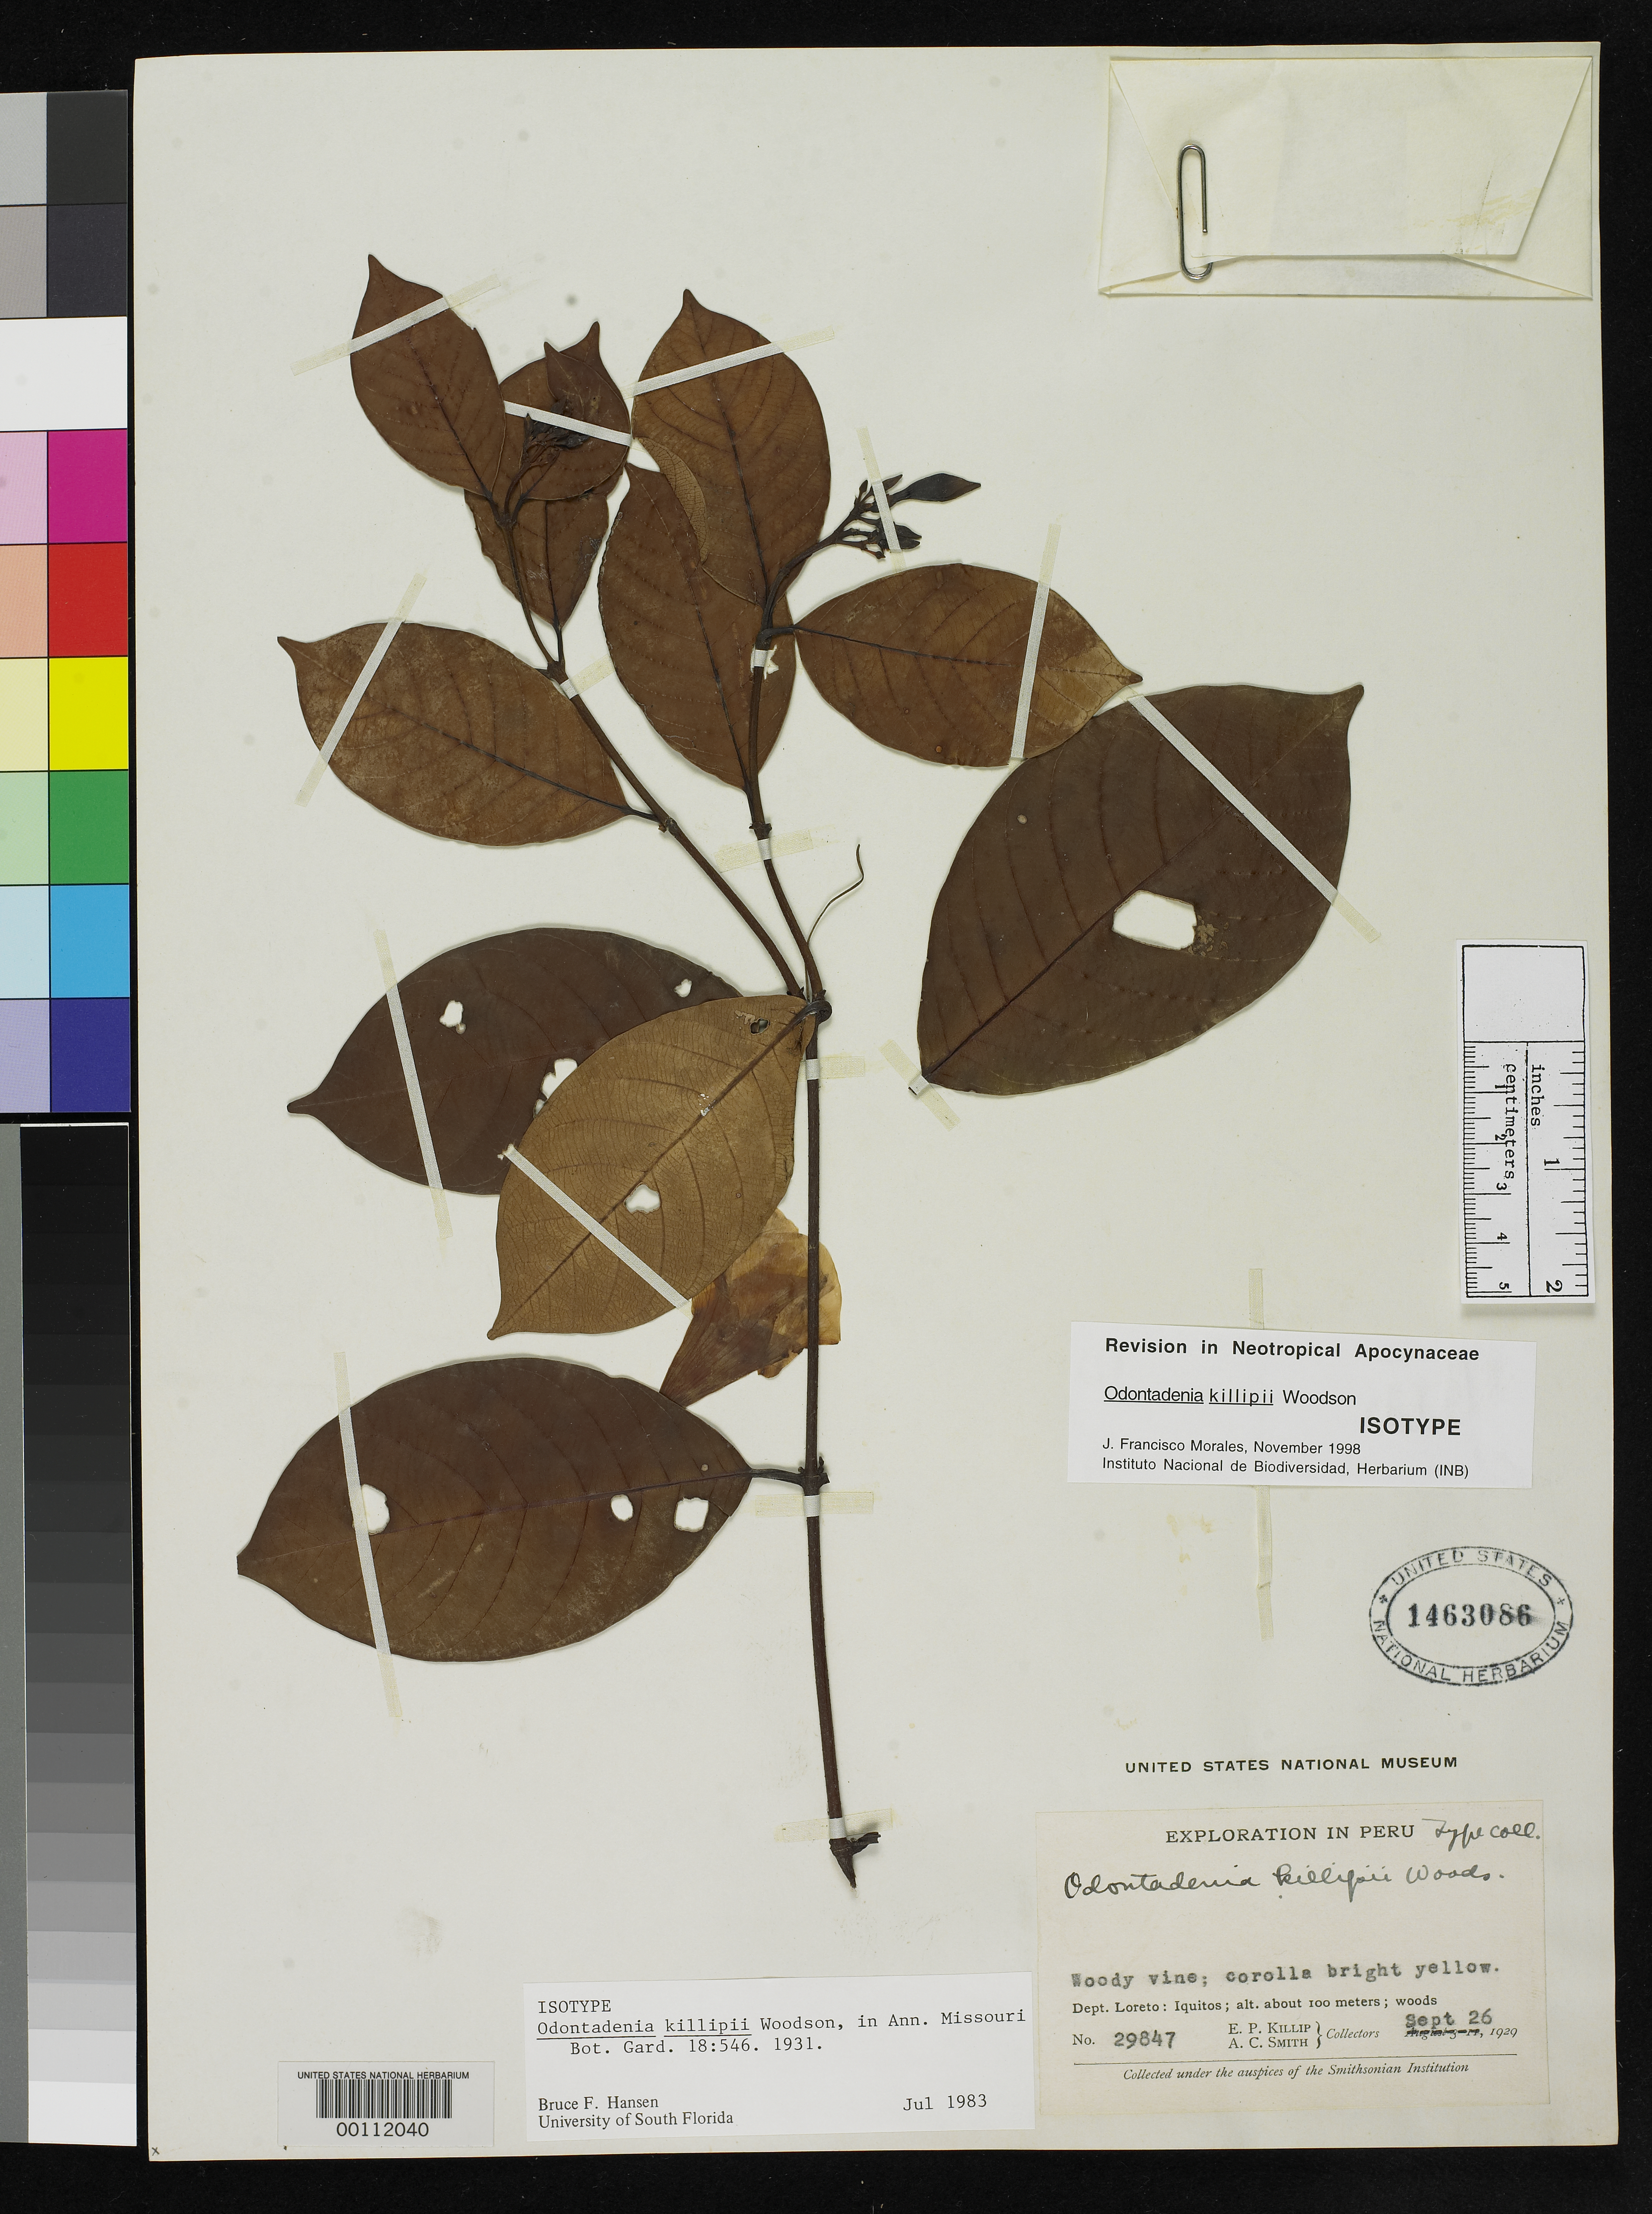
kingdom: Plantae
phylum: Tracheophyta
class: Magnoliopsida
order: Gentianales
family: Apocynaceae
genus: Odontadenia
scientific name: Odontadenia killipii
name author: Woodson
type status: Isotype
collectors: E. P. Killip & A. C. Smith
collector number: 29847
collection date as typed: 26 Sep 1929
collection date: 1929-09-26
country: Peru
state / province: Loreto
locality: Iquitos.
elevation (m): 100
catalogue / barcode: US 1463086